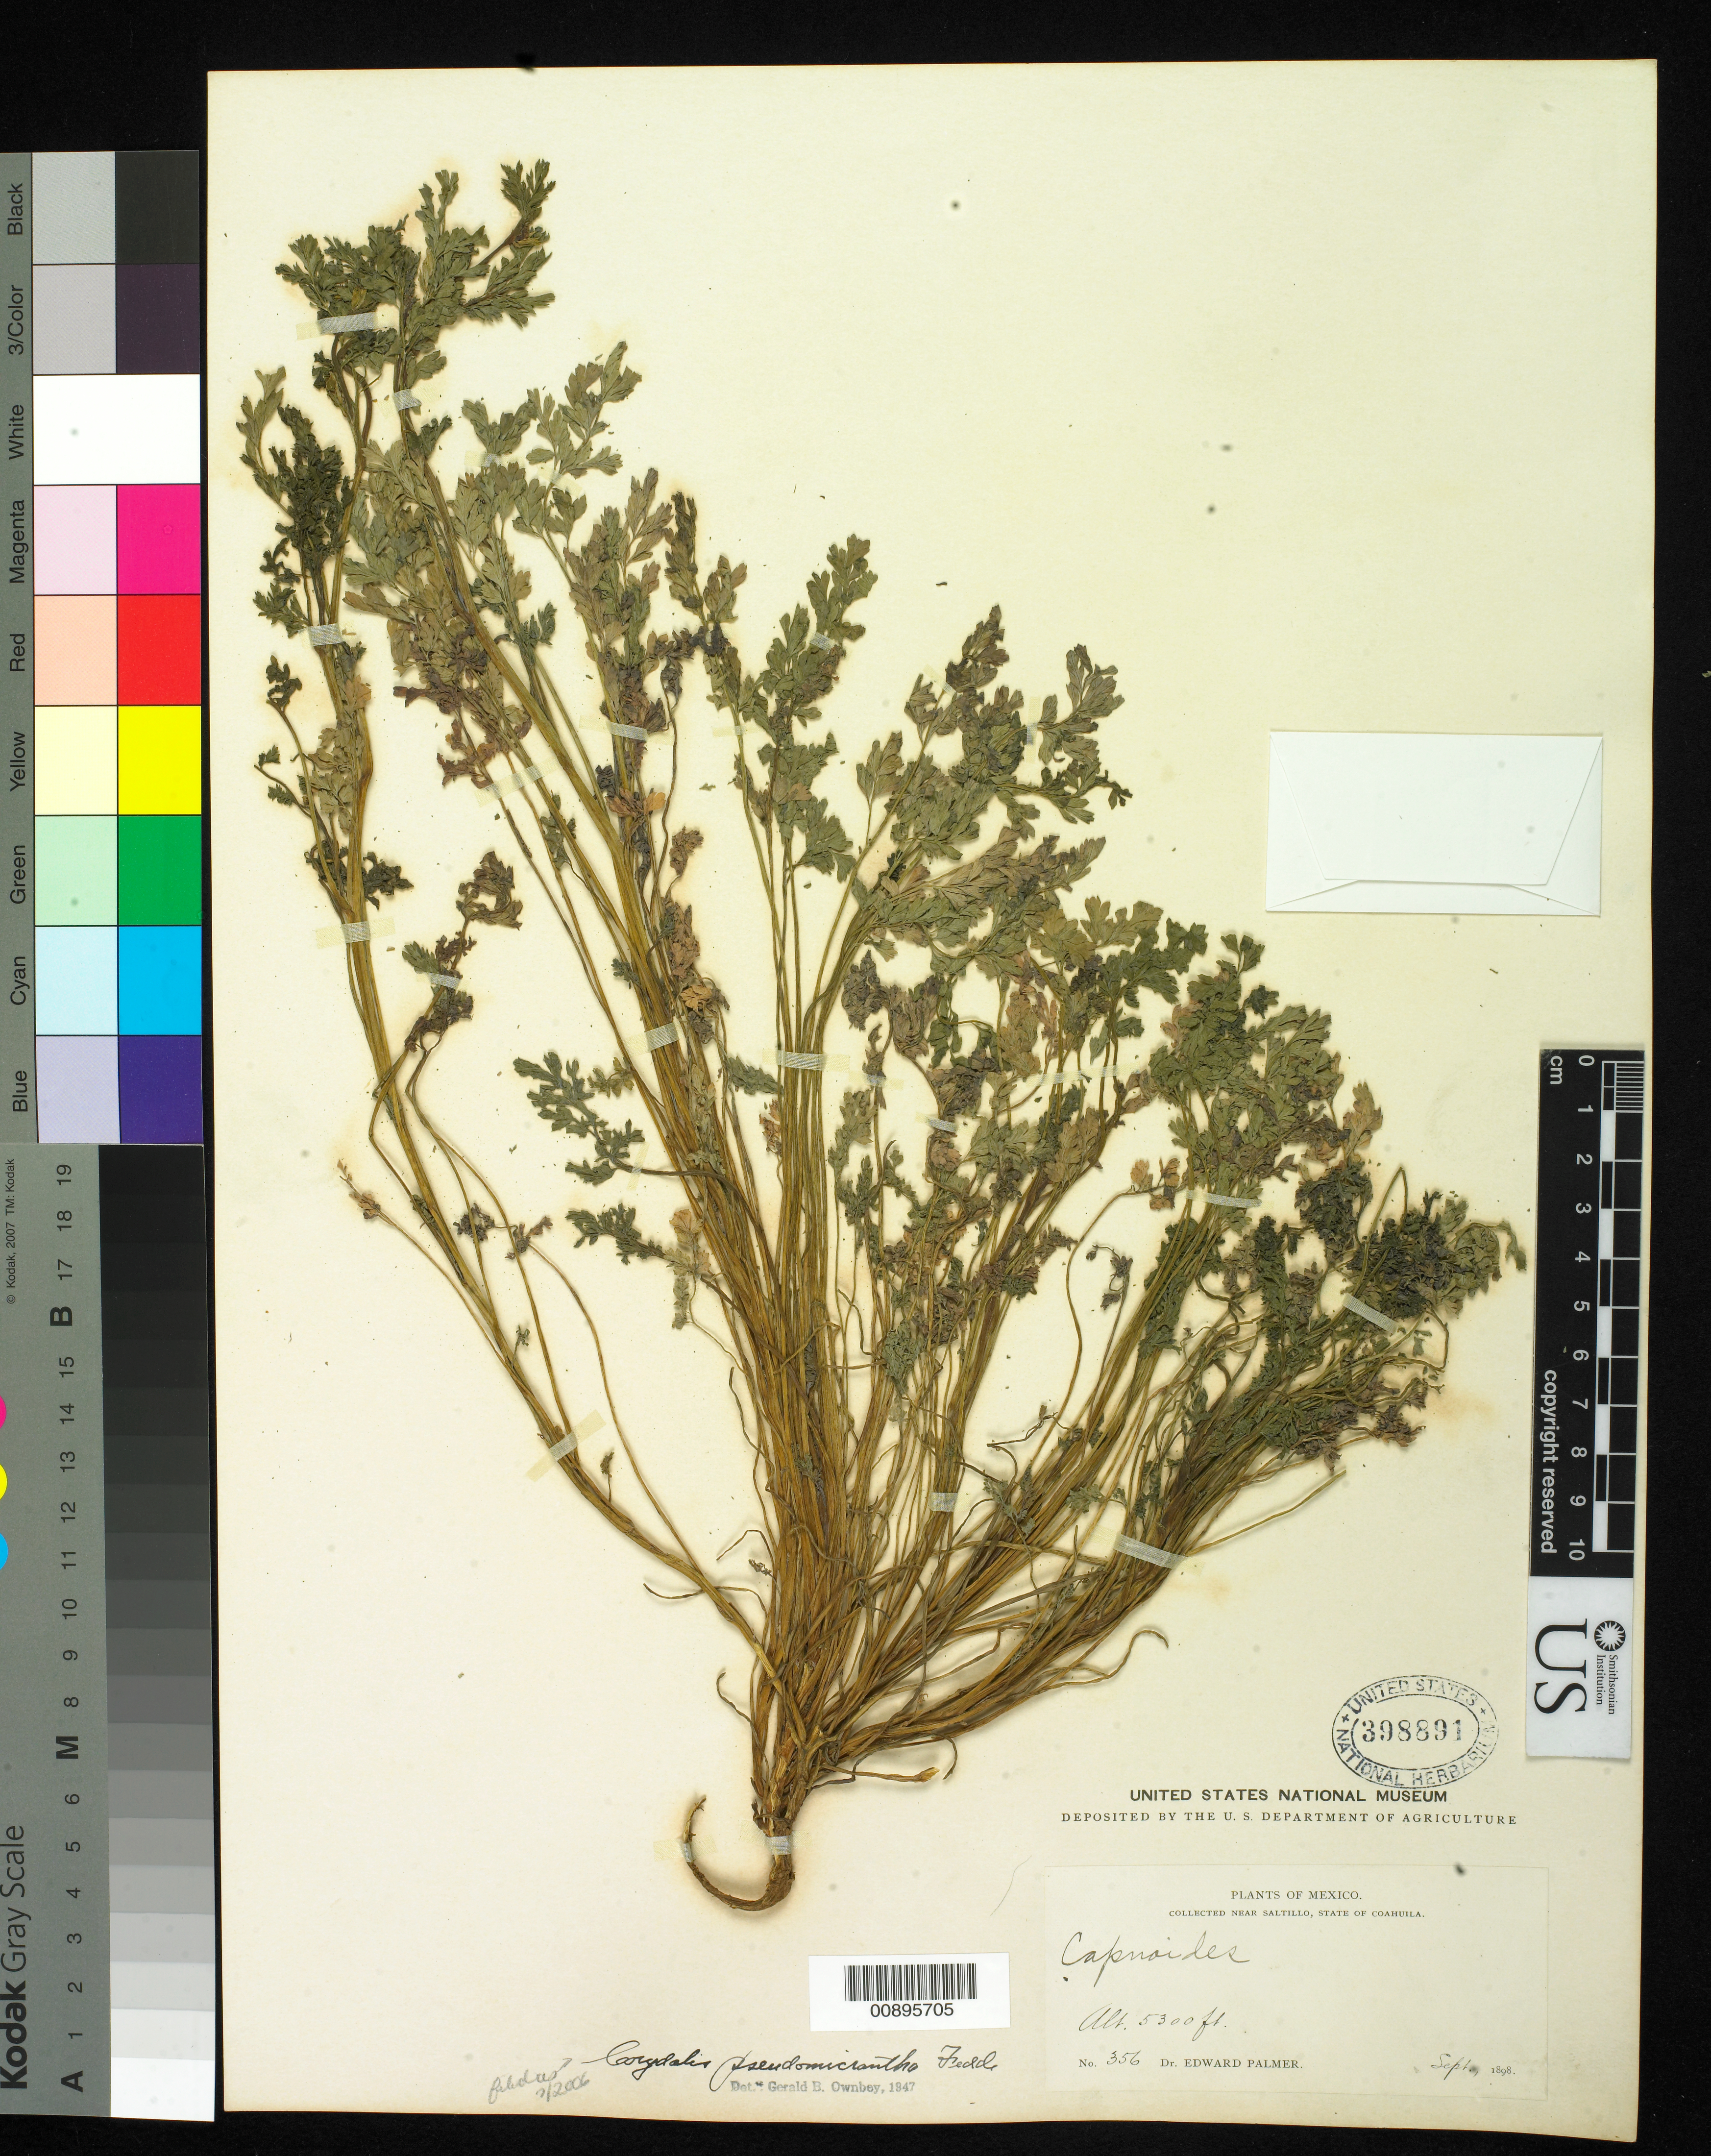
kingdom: Plantae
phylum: Tracheophyta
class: Magnoliopsida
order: Ranunculales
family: Papaveraceae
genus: Corydalis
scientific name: Corydalis pseudomicrantha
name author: Fedde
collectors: E. Palmer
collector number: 356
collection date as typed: Sep 1898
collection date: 1898-09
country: Mexico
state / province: Coahuila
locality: Near Saltillo, Coahuila.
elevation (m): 1615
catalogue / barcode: US 398891